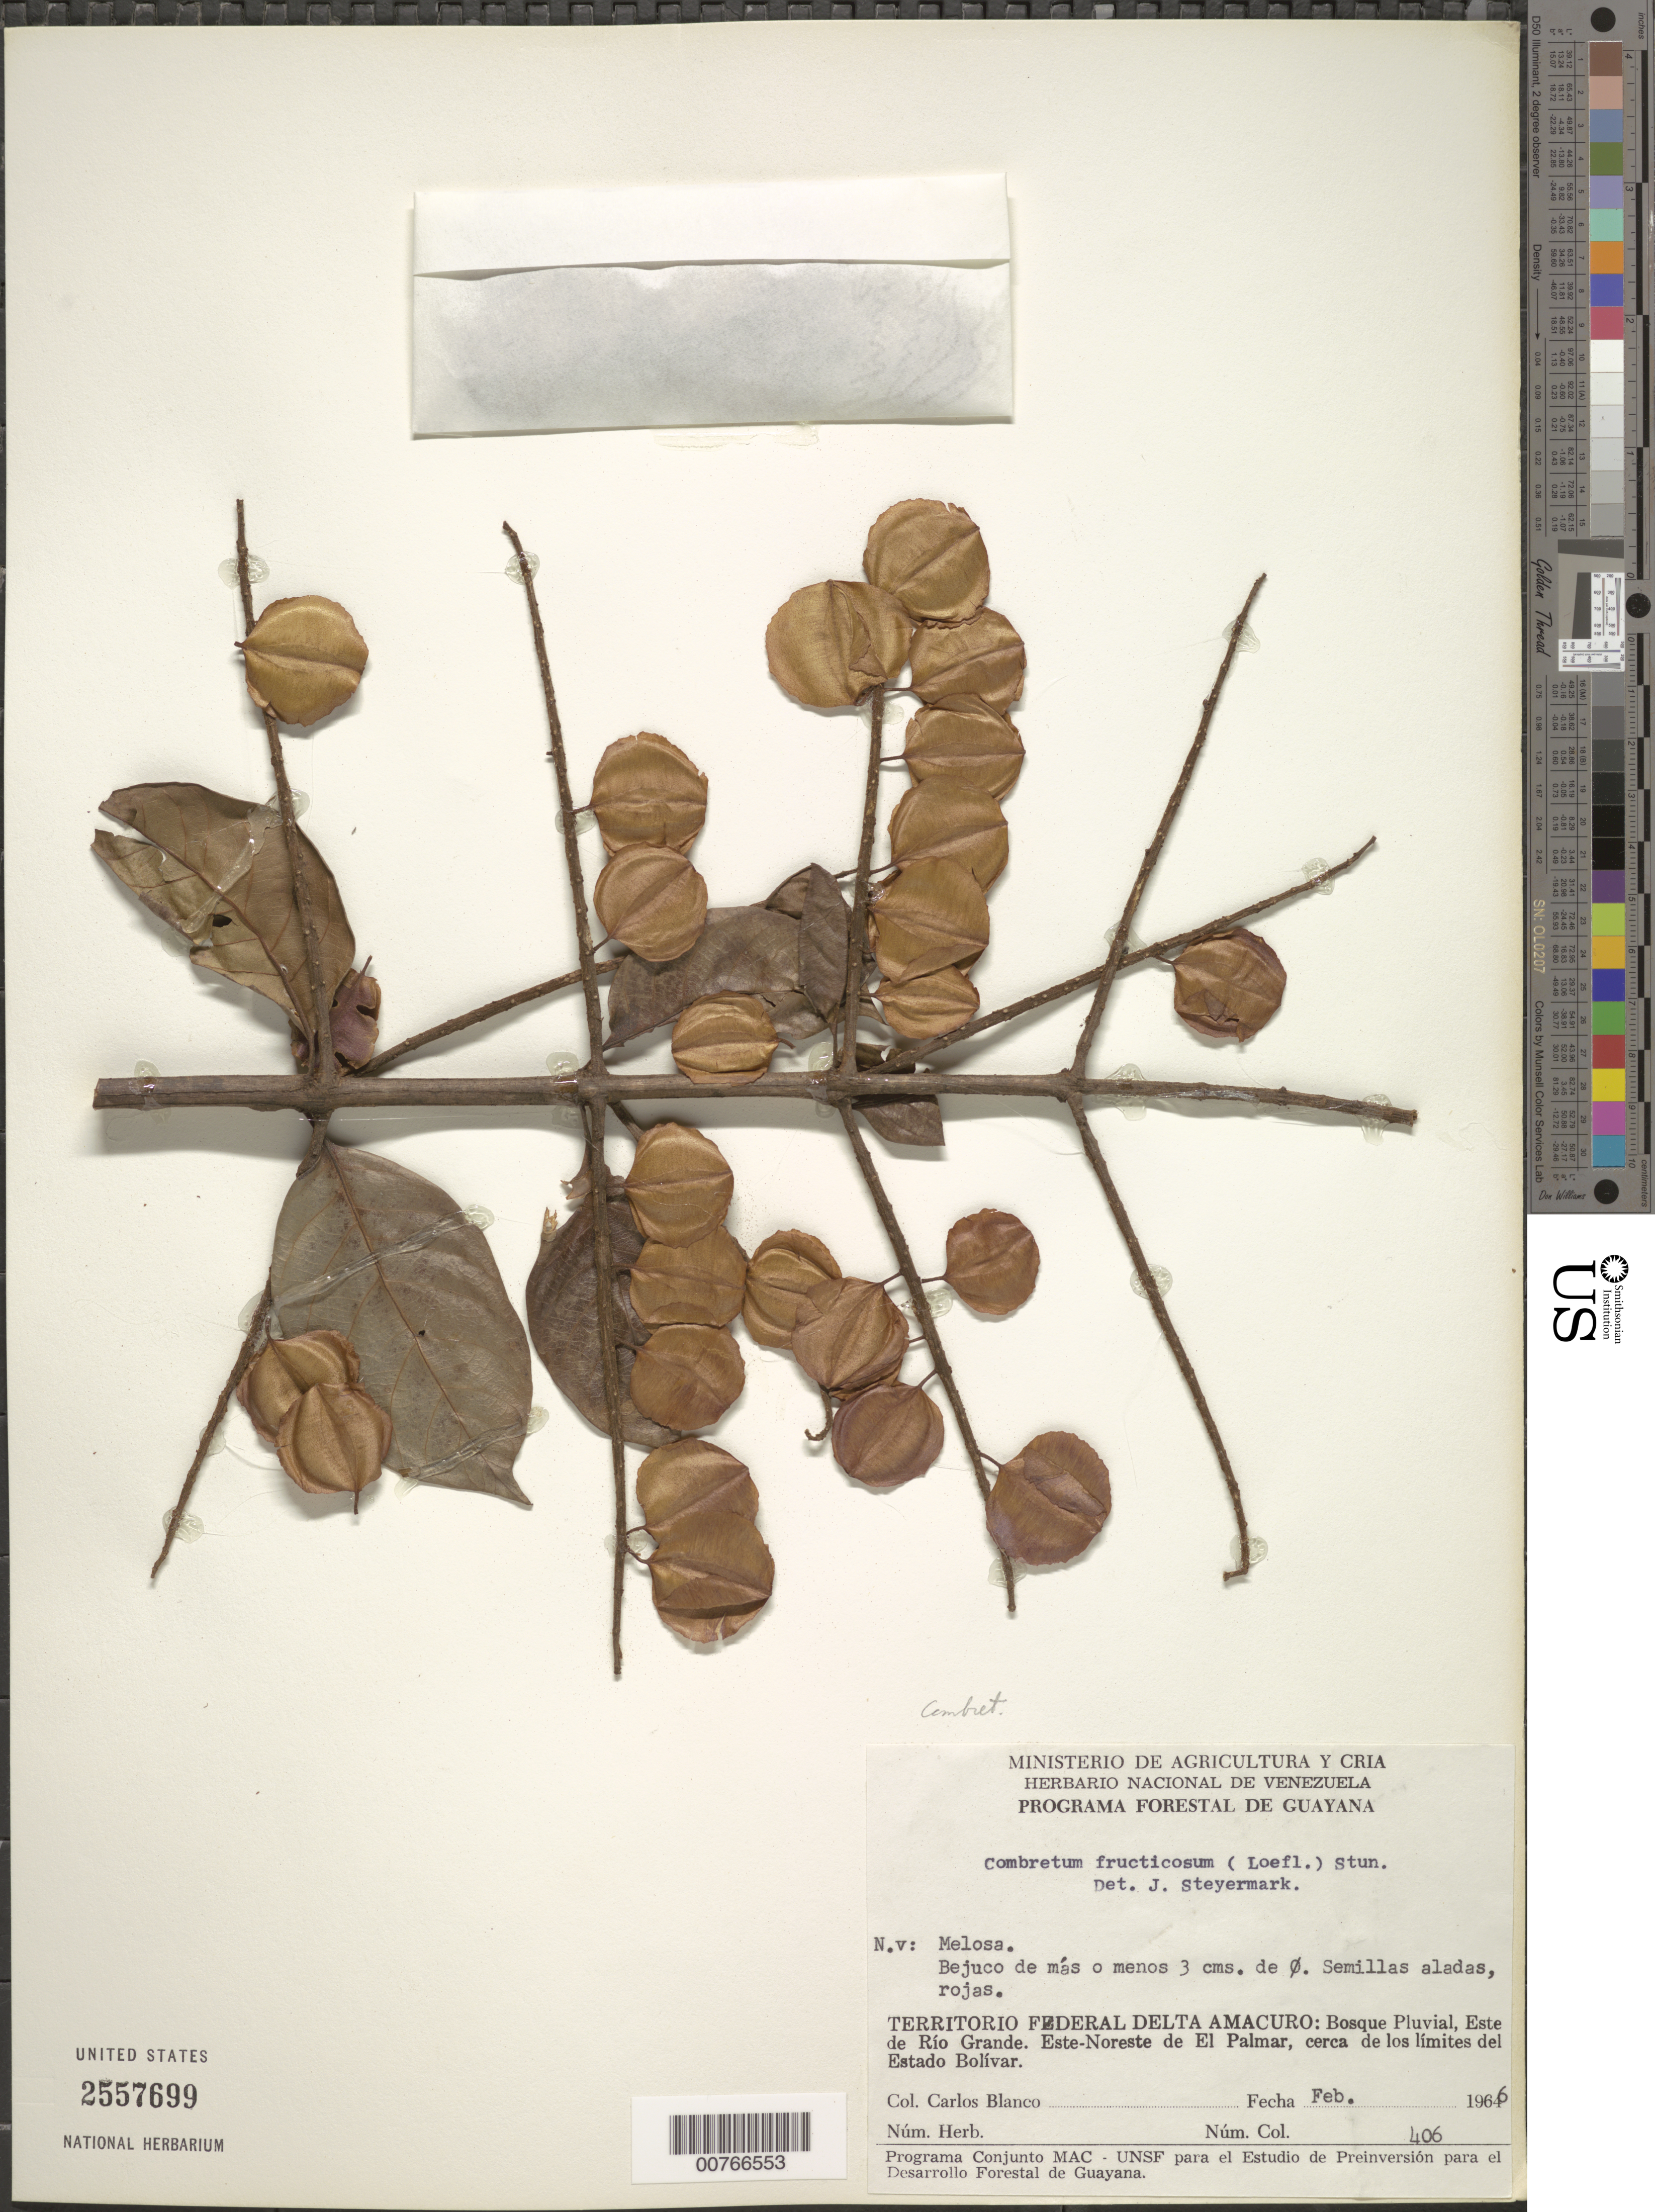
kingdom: Plantae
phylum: Tracheophyta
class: Magnoliopsida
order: Myrtales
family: Combretaceae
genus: Combretum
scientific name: Combretum fruticosum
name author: (Loefl.) Stuntz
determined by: Steyermark, Julian A., (VEN)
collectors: C. A. Blanco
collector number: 406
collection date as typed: Feb-66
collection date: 1966-02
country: Venezuela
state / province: Delta Amacuro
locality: Río Grande, Este de; Este-Noreste de El Palmar, cerca de los limites del Estado Bolívar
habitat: Rainforest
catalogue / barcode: US 2557699